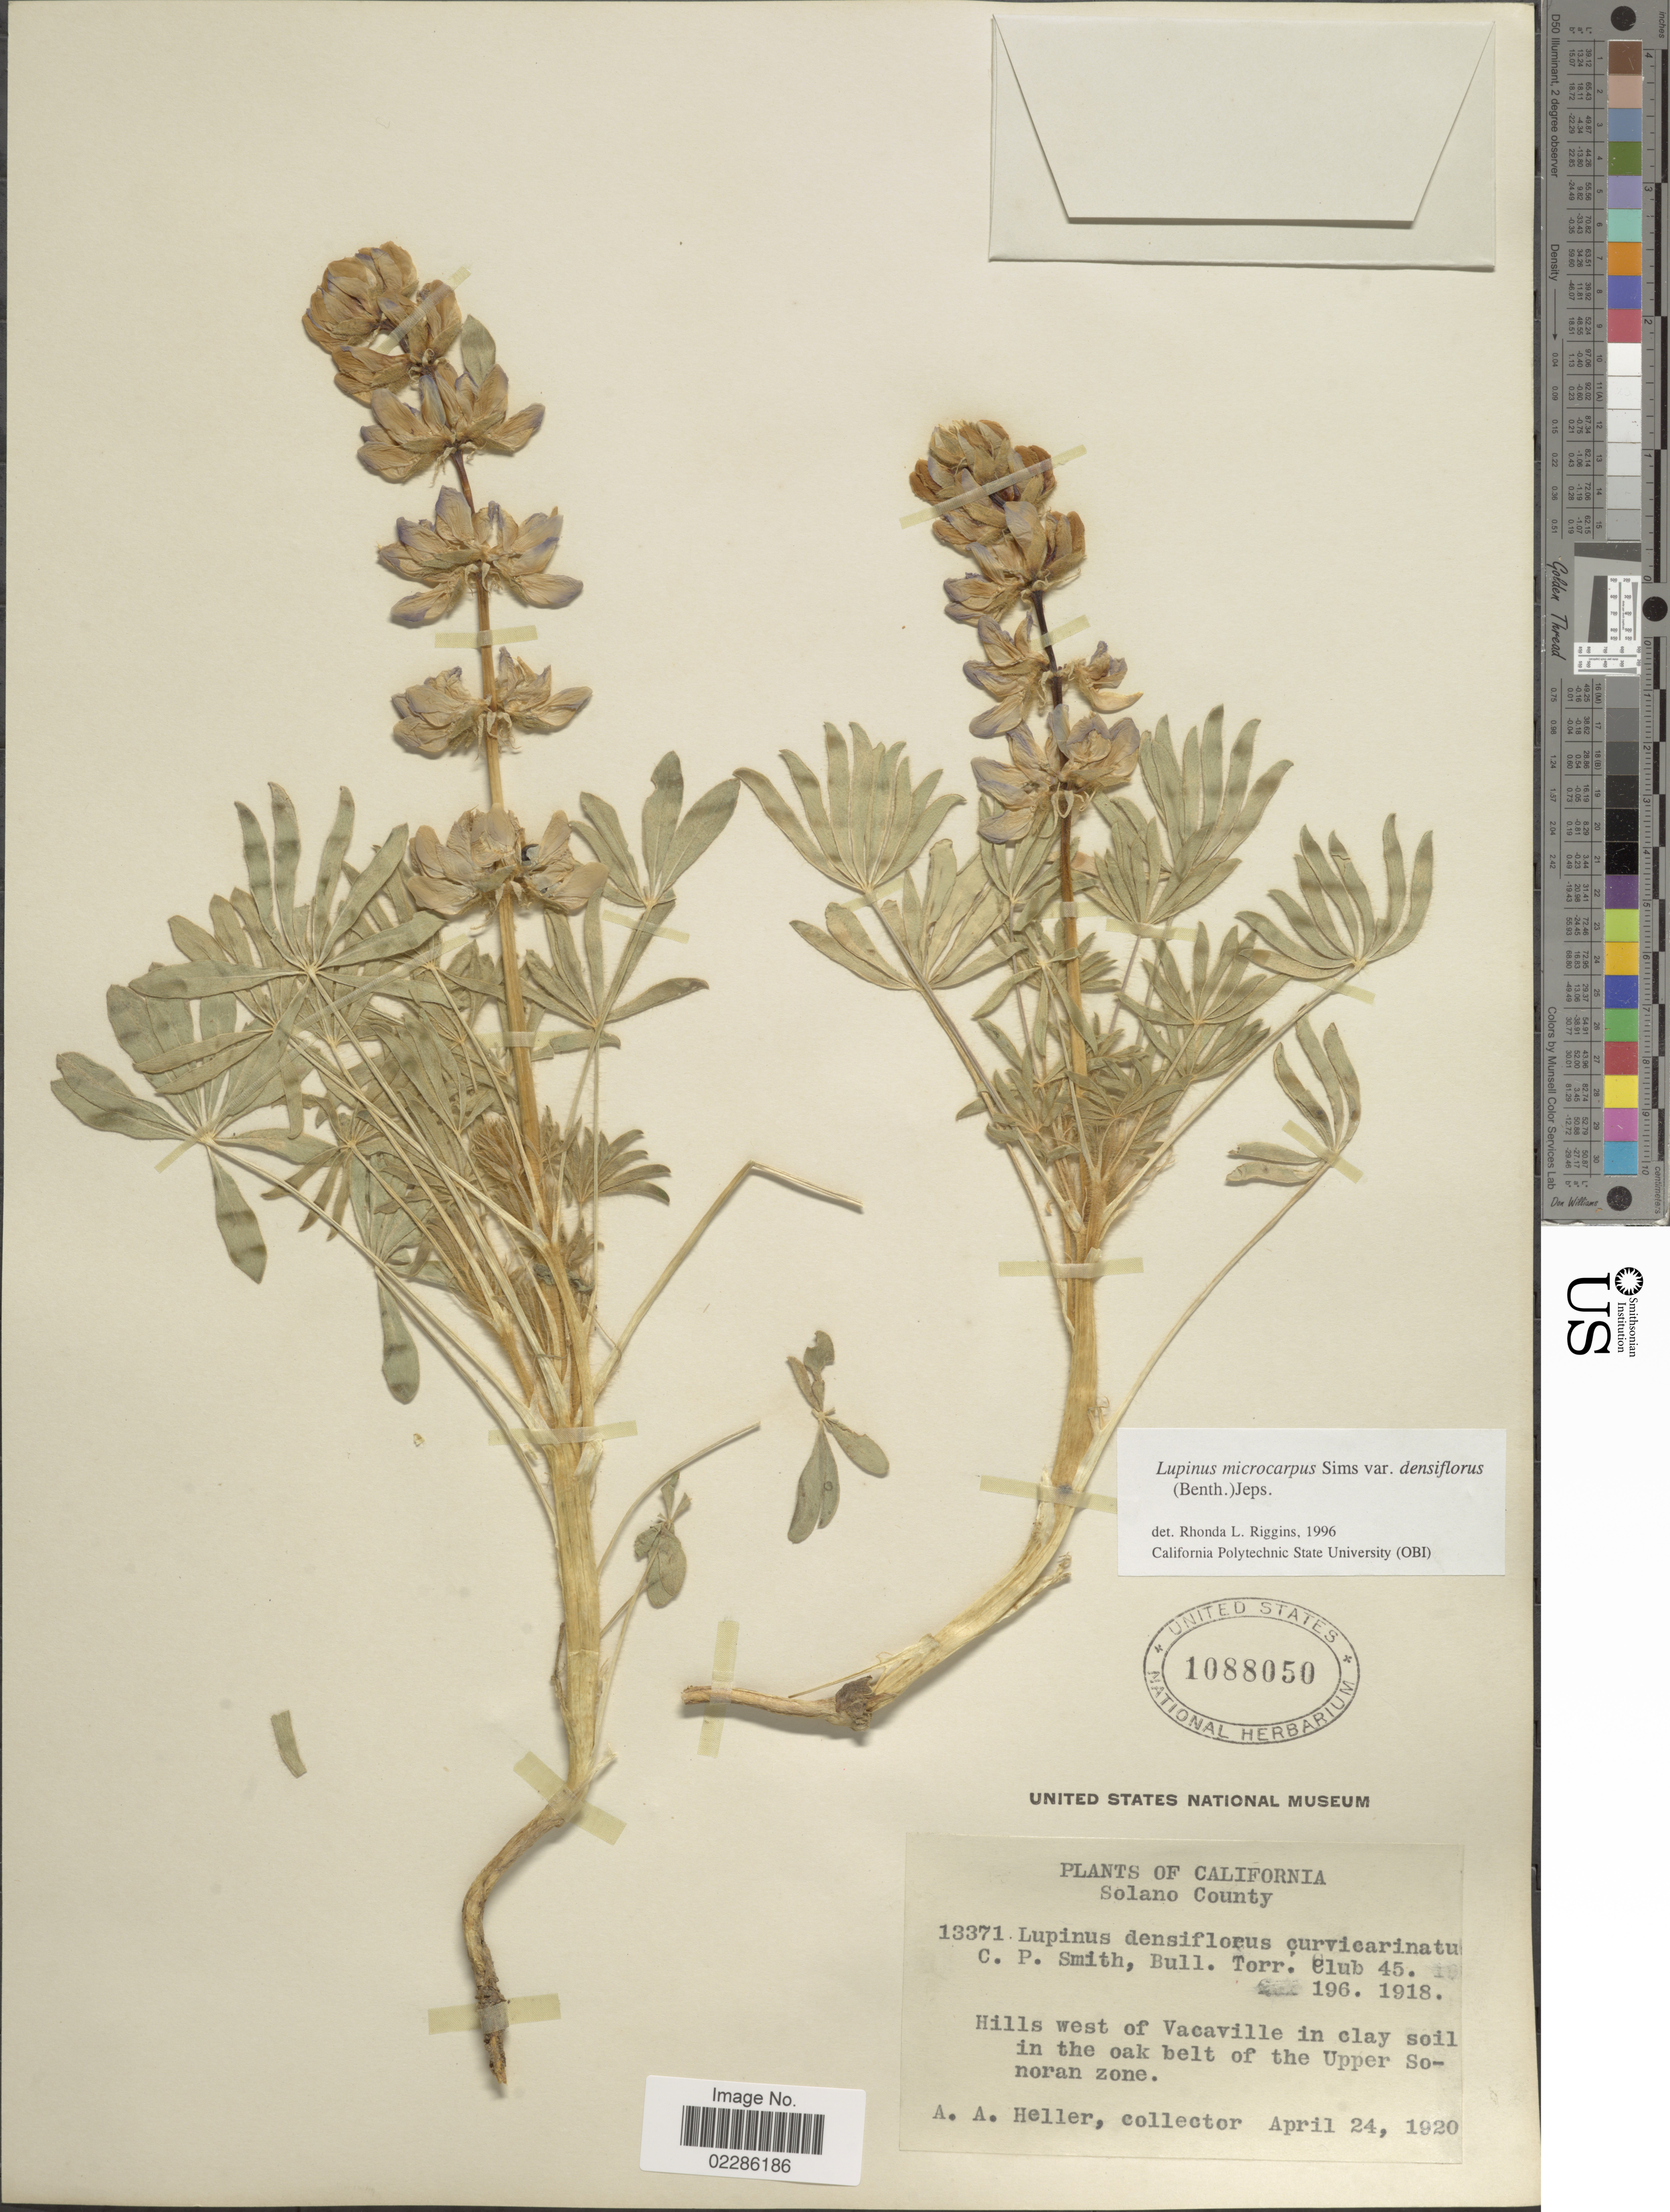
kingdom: Plantae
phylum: Tracheophyta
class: Magnoliopsida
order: Fabales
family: Fabaceae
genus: Lupinus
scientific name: Lupinus microcarpus var. densiflorus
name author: (Benth.) Jeps.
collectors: A. A. Heller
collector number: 13371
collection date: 1920-04-24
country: United States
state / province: California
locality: Solano, Hill west of Vacaville in clay soil in the oak belt of the Upper Sonoran zone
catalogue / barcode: US 1088050